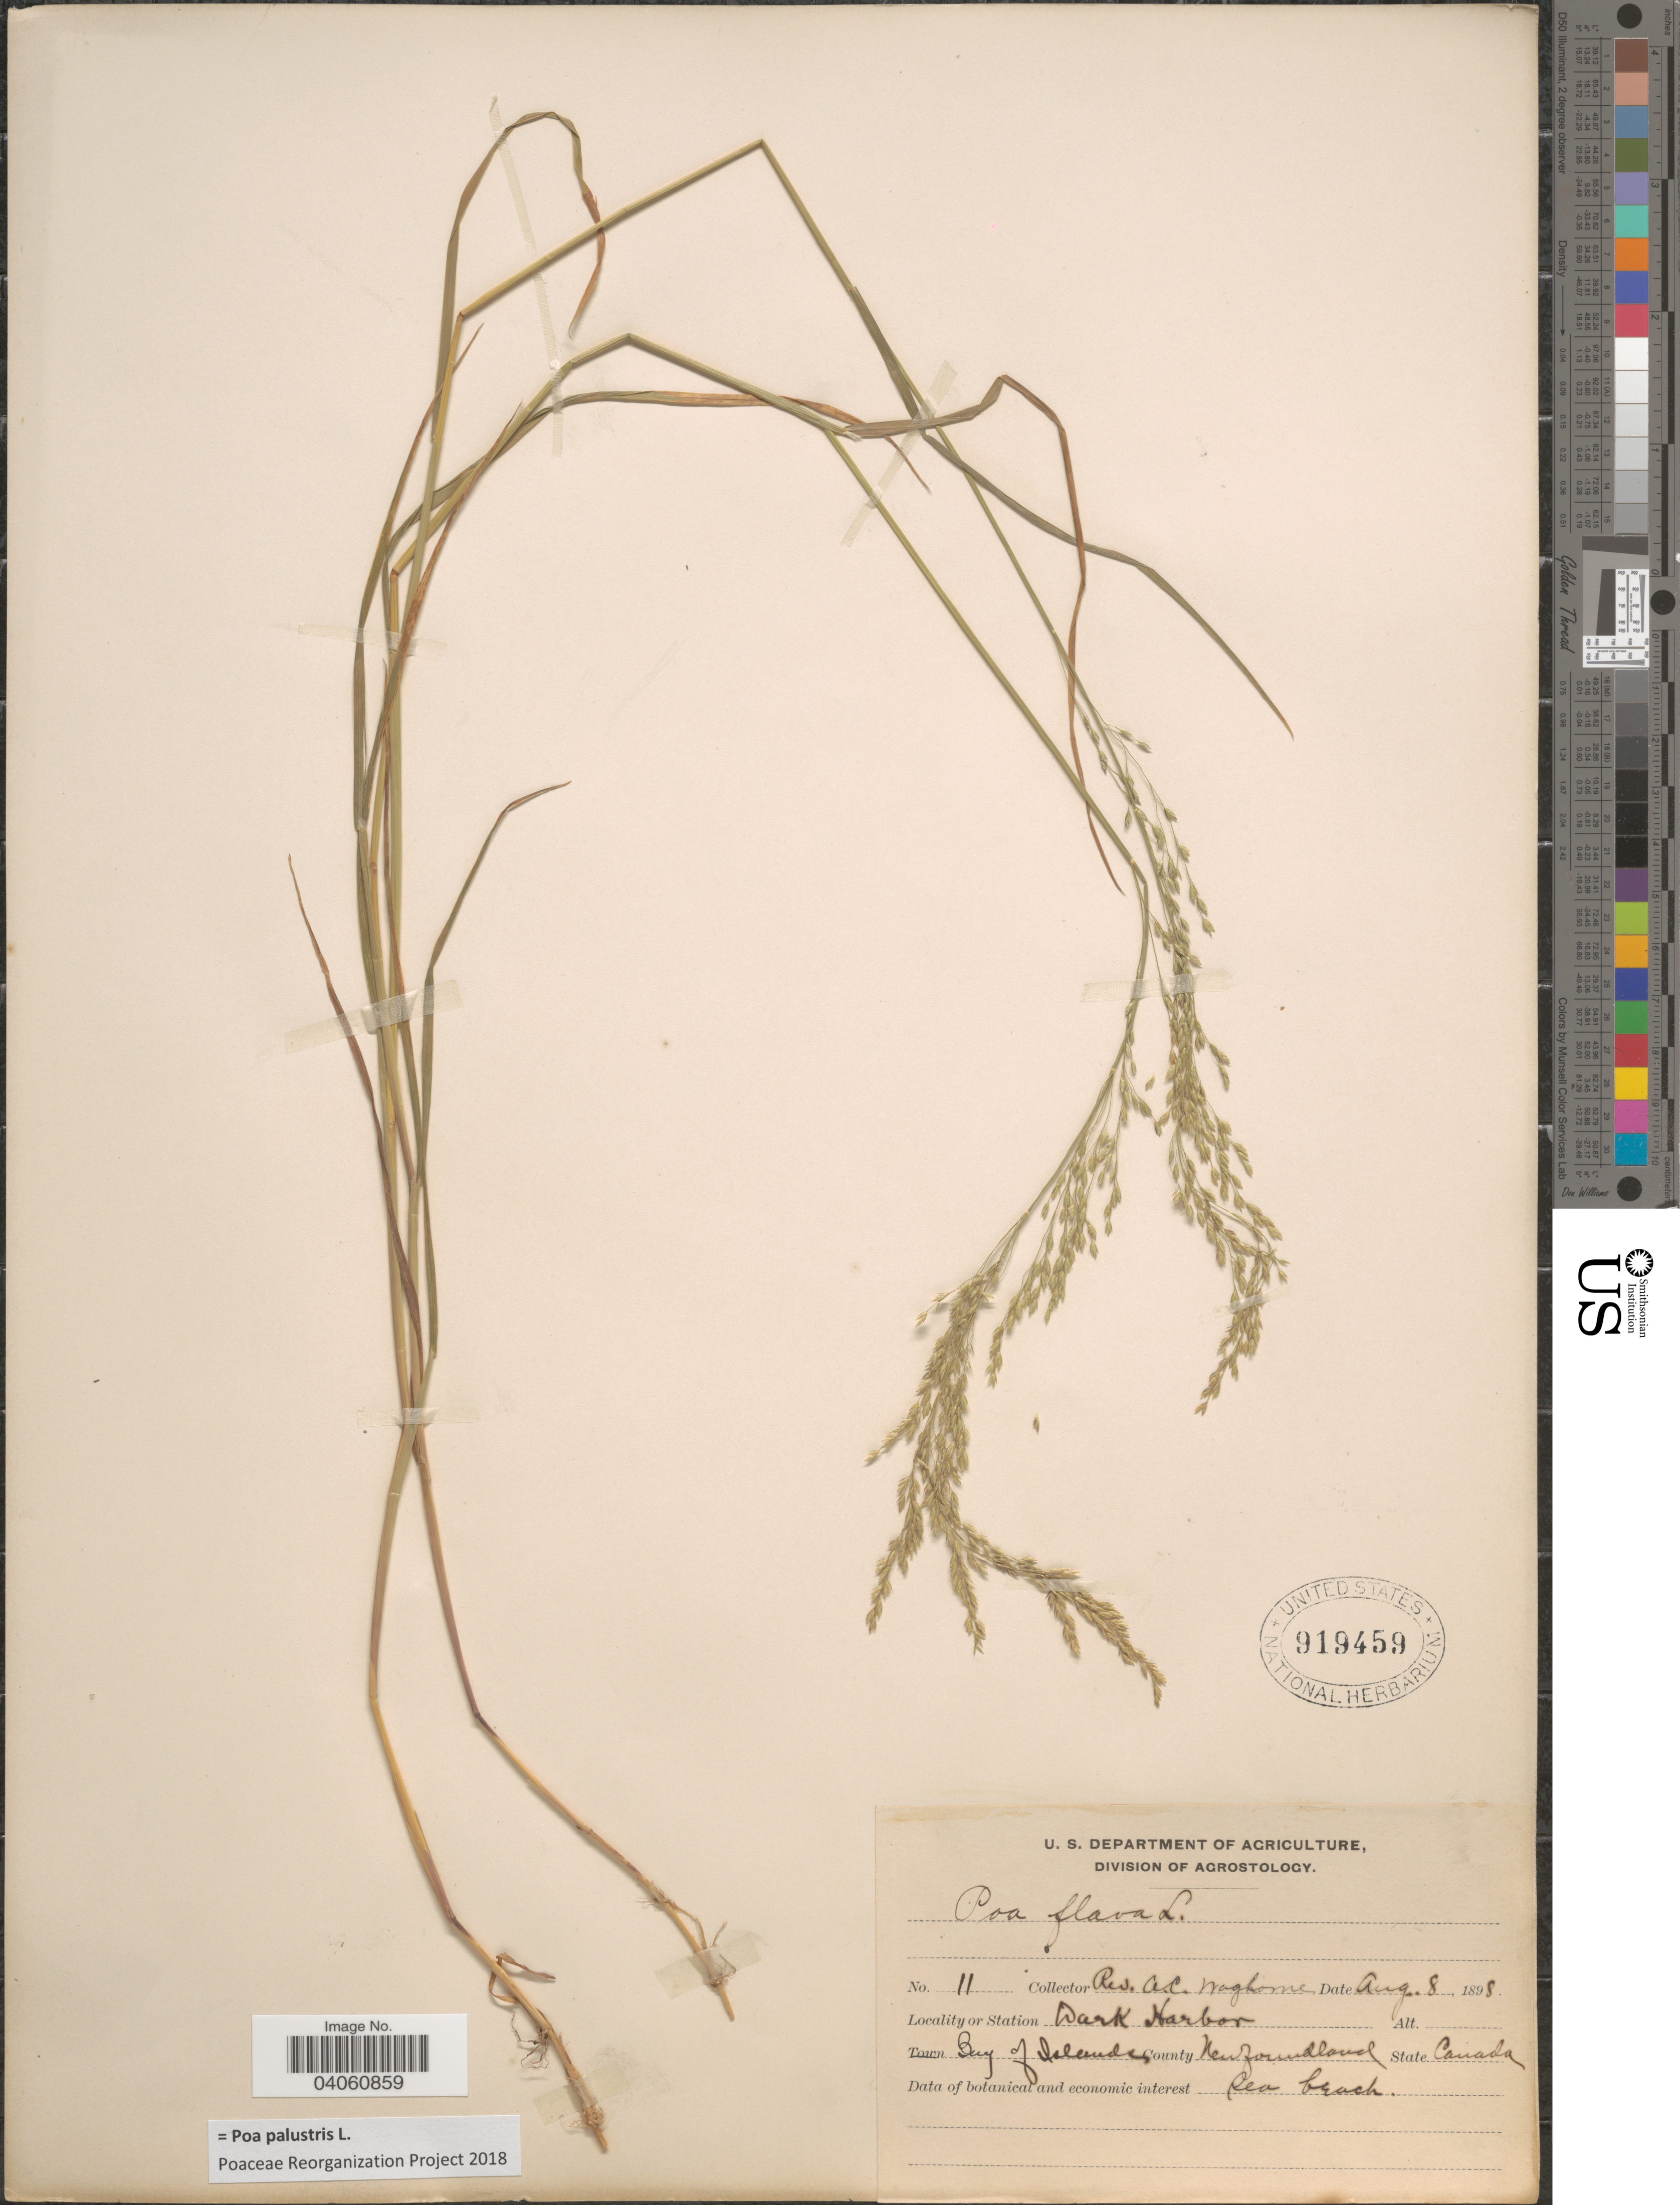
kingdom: Plantae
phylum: Tracheophyta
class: Liliopsida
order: Poales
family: Poaceae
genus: Poa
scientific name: Poa palustris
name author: L.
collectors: A. Waghorne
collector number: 11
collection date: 1898-08-08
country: Canada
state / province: Newfoundland and Labrador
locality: Station Dark Harbor. Bay of Islands. County Newfoundland.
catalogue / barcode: US 919459